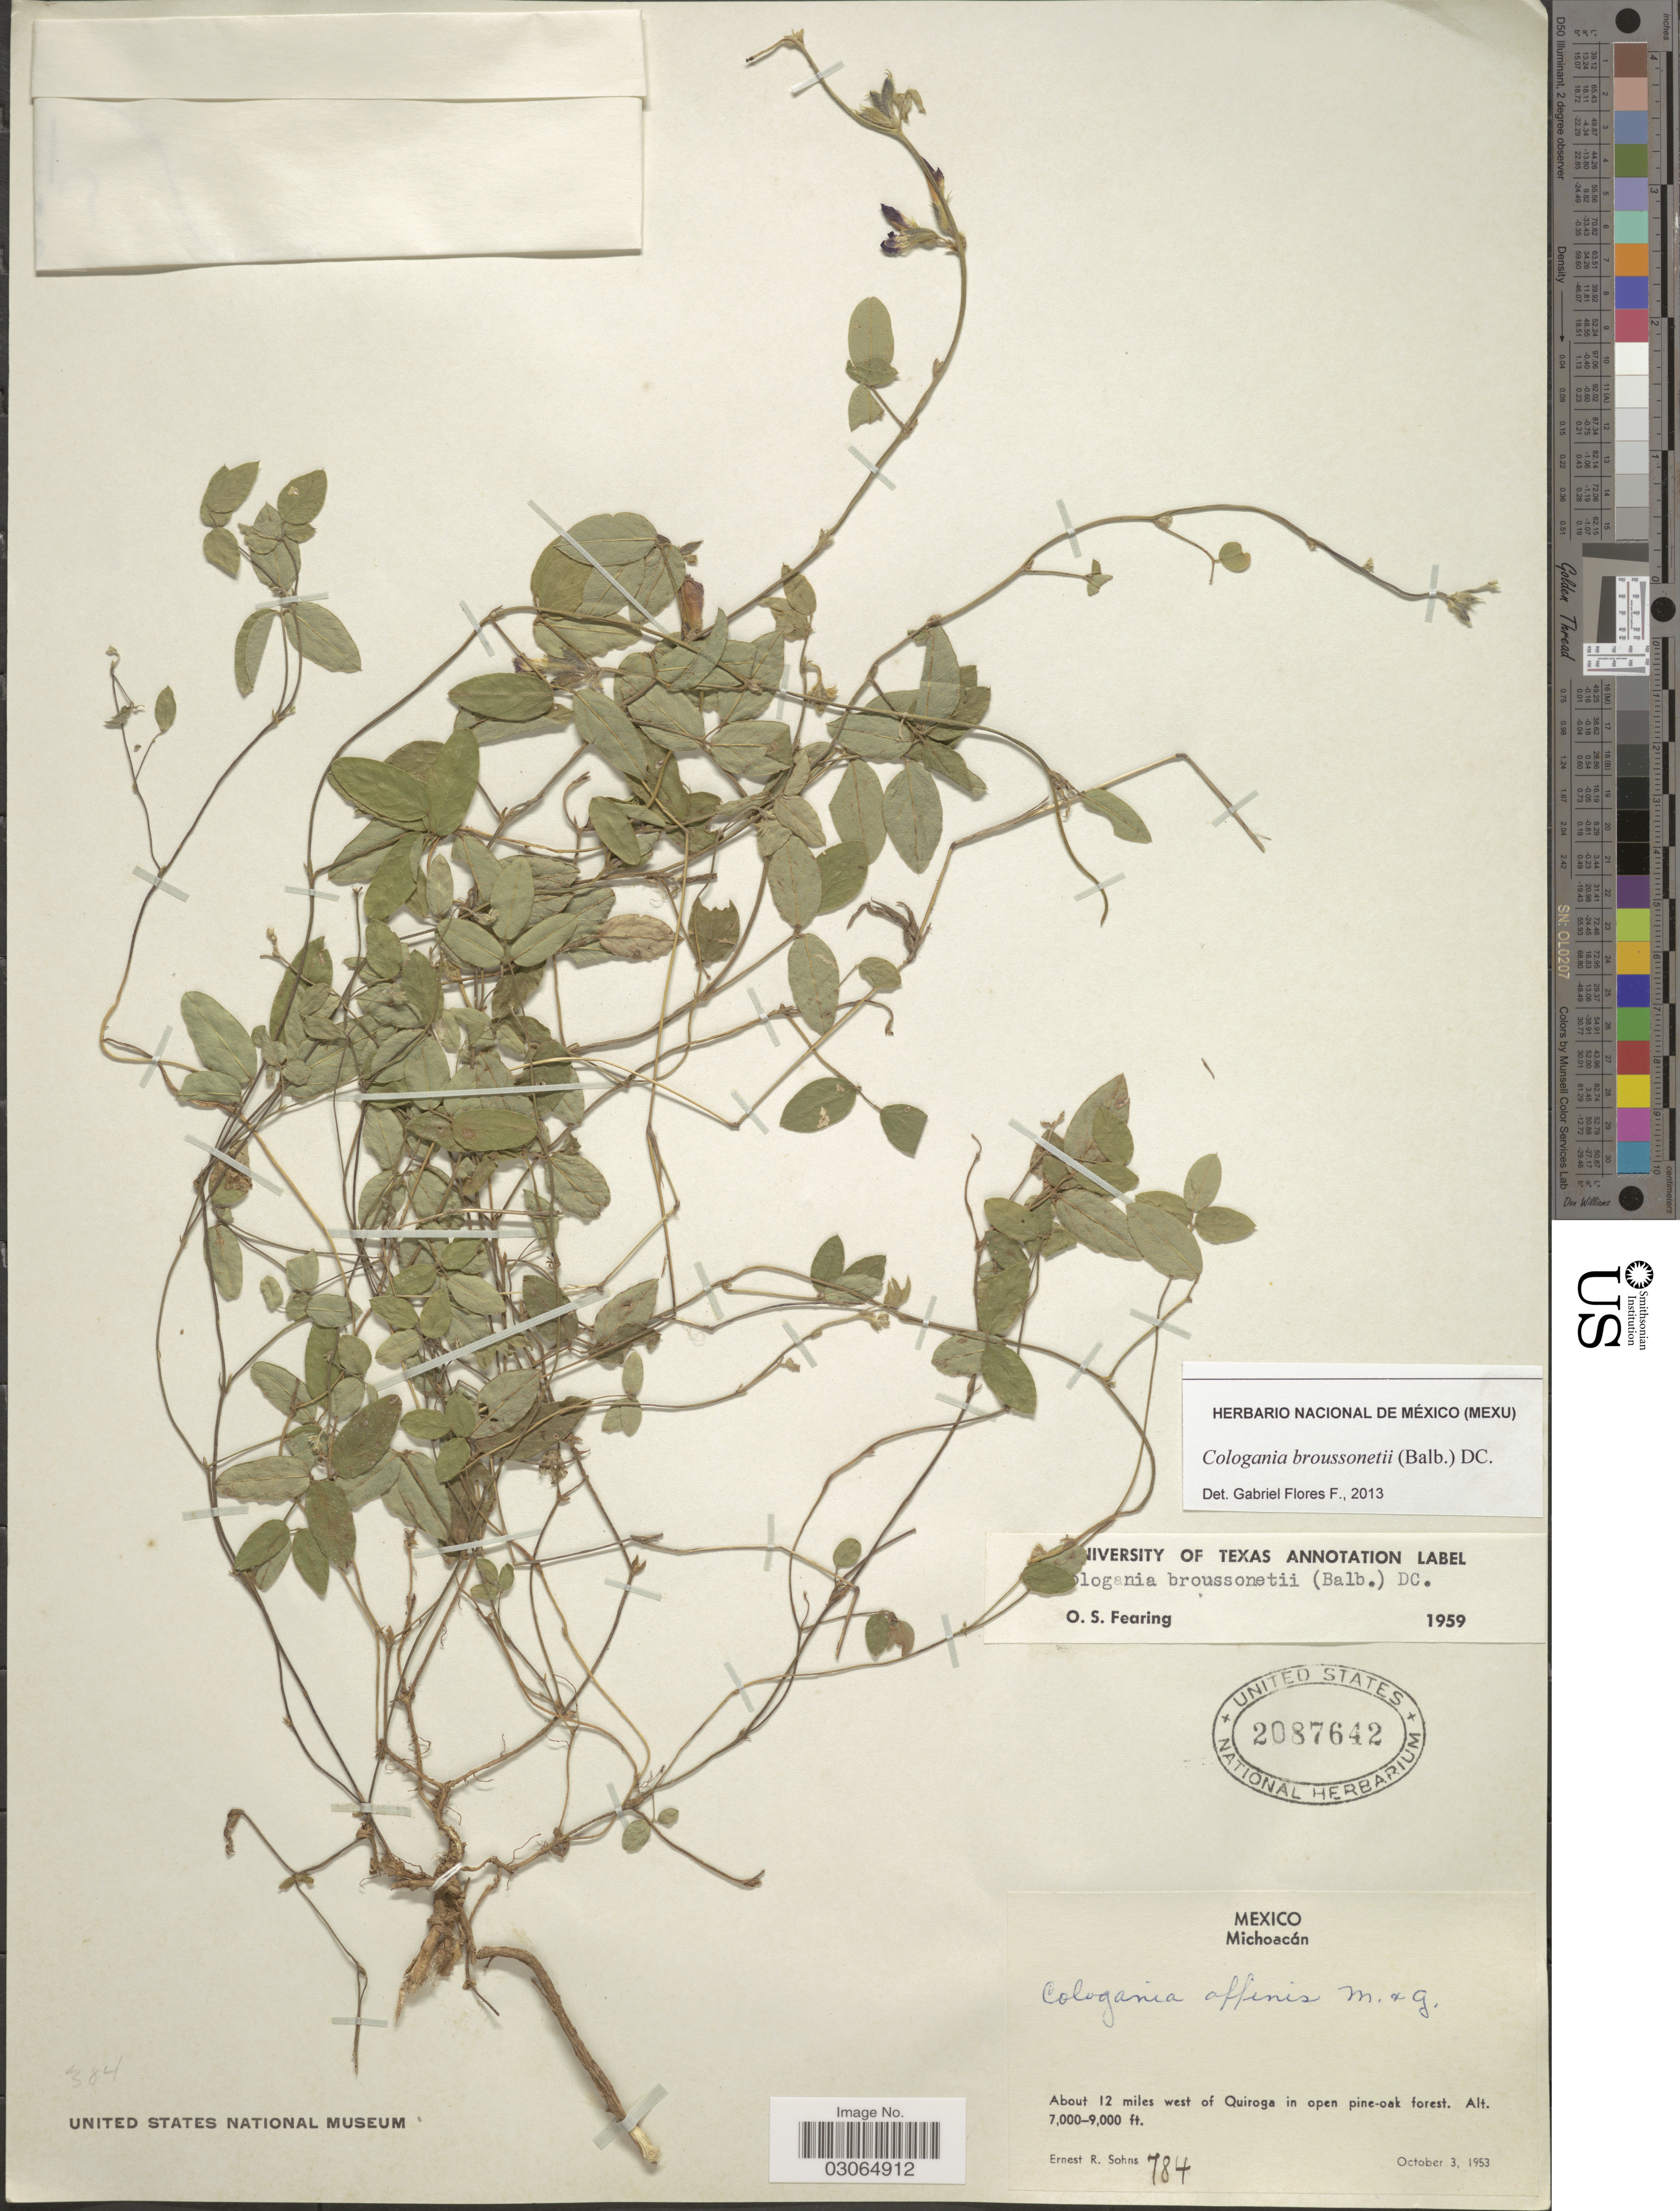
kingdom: Plantae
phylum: Tracheophyta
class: Magnoliopsida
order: Fabales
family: Fabaceae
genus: Cologania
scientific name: Cologania broussonetii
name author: (Balb.) DC.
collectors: E. R. Sohns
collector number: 784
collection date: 1953-10-03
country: Mexico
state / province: Michoacán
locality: About 12 miles west of Quiroga.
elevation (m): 2134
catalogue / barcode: US 2087642